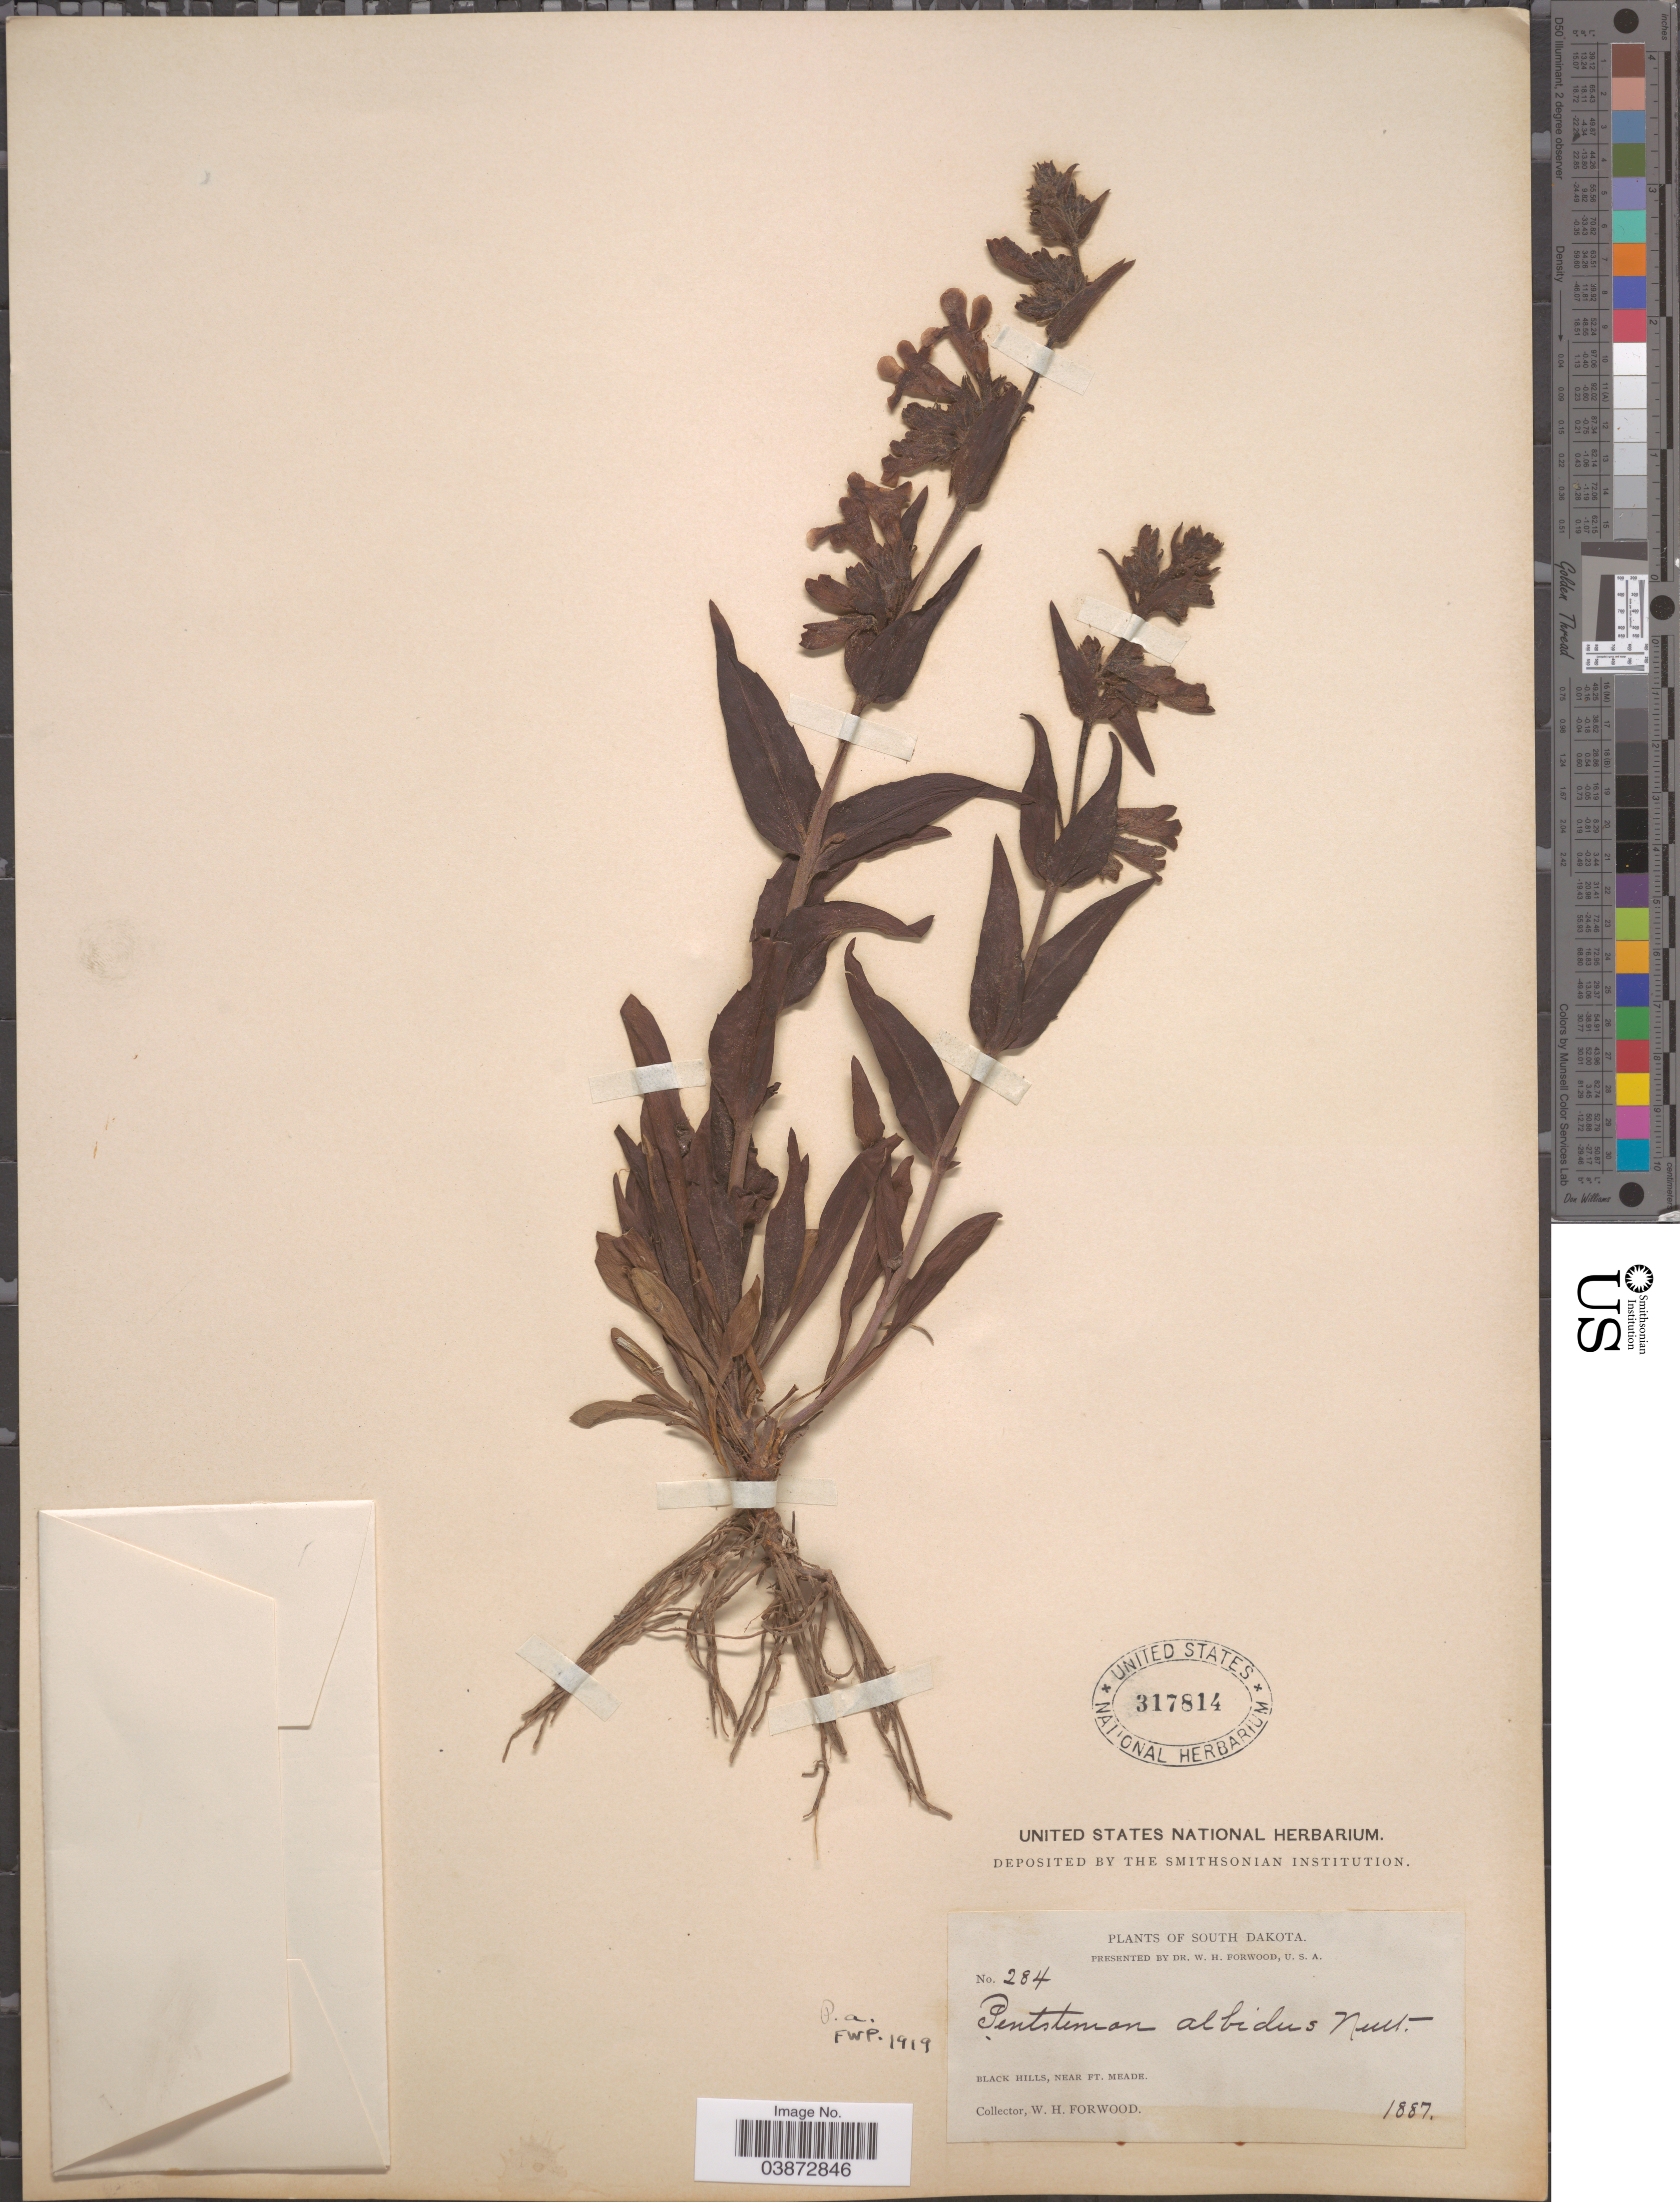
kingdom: Plantae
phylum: Tracheophyta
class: Magnoliopsida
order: Lamiales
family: Plantaginaceae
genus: Penstemon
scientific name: Penstemon albidus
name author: Nutt.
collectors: W. Forwood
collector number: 284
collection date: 1887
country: United States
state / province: South Dakota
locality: Black Hills, near Ft. Meade.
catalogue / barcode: US 317814